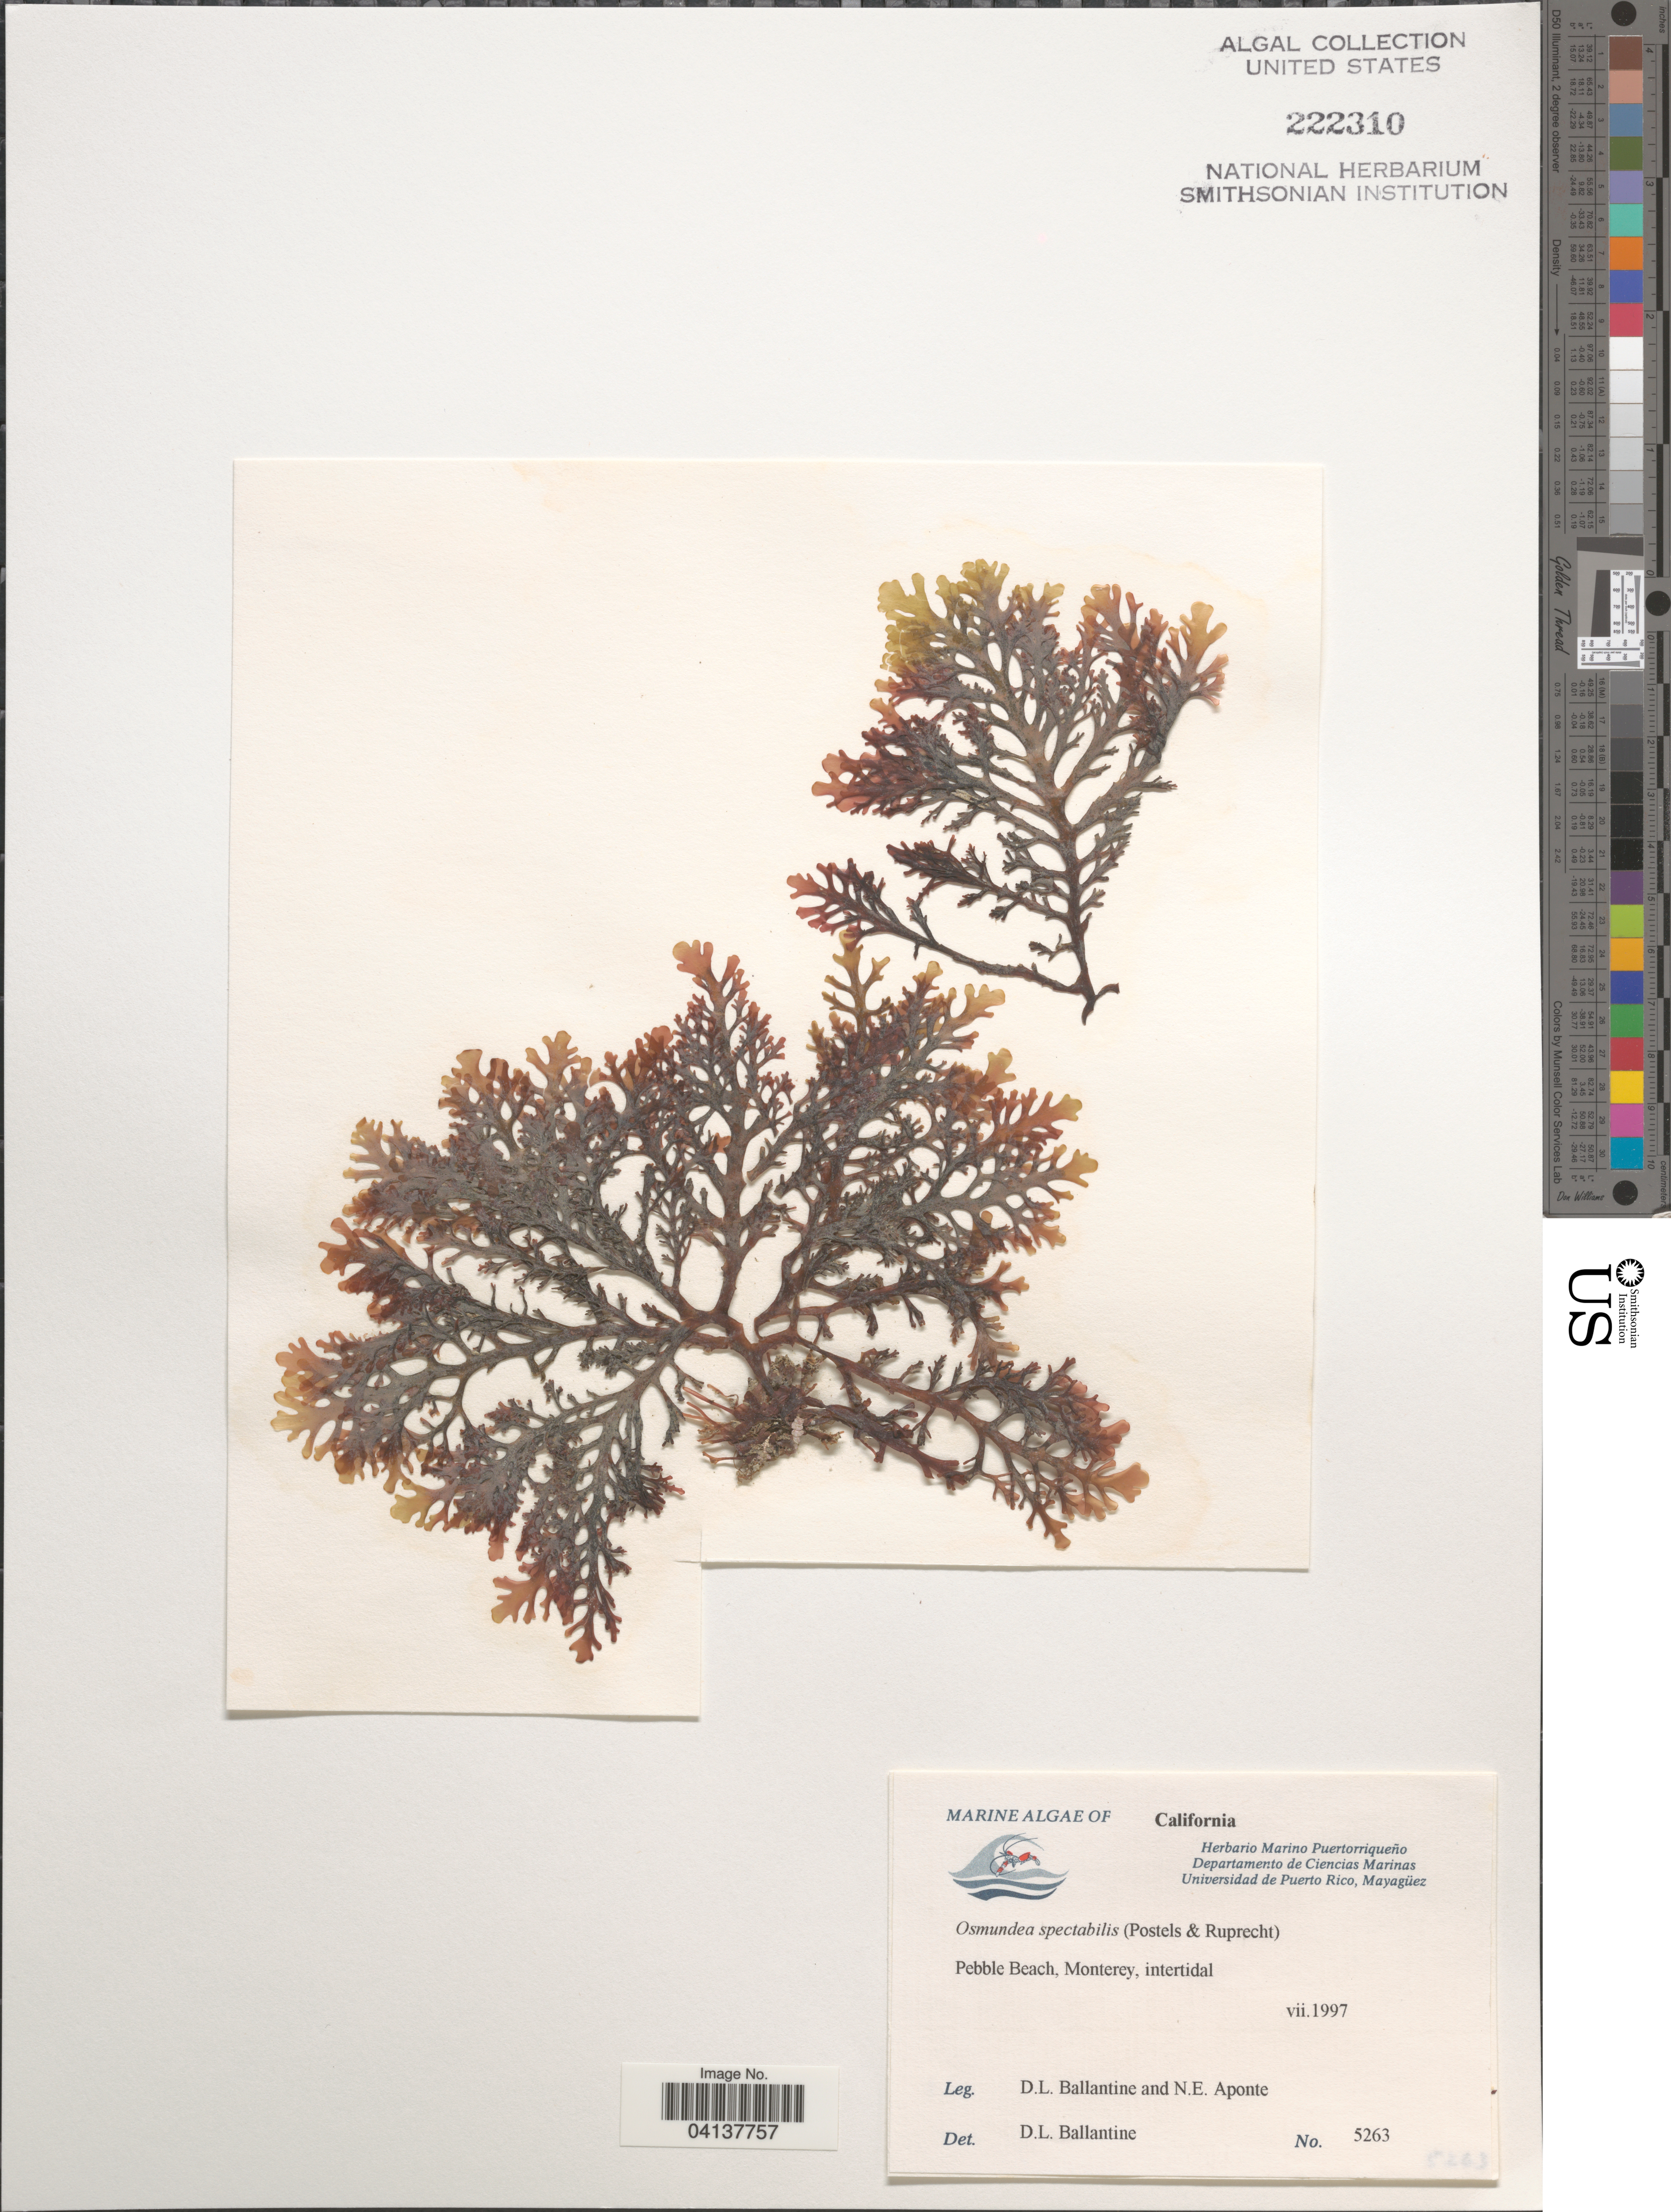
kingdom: Plantae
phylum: Rhodophyta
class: Florideophyceae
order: Ceramiales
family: Rhodomelaceae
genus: Osmundea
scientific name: Osmundea spectabilis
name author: (Postels & Rupr.) K.W. Nam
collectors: D.L. Ballantine & N. E. Aponte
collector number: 5263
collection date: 1997-07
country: United States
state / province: California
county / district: Monterey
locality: Pebble Beach, Monterey.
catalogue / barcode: US 222310